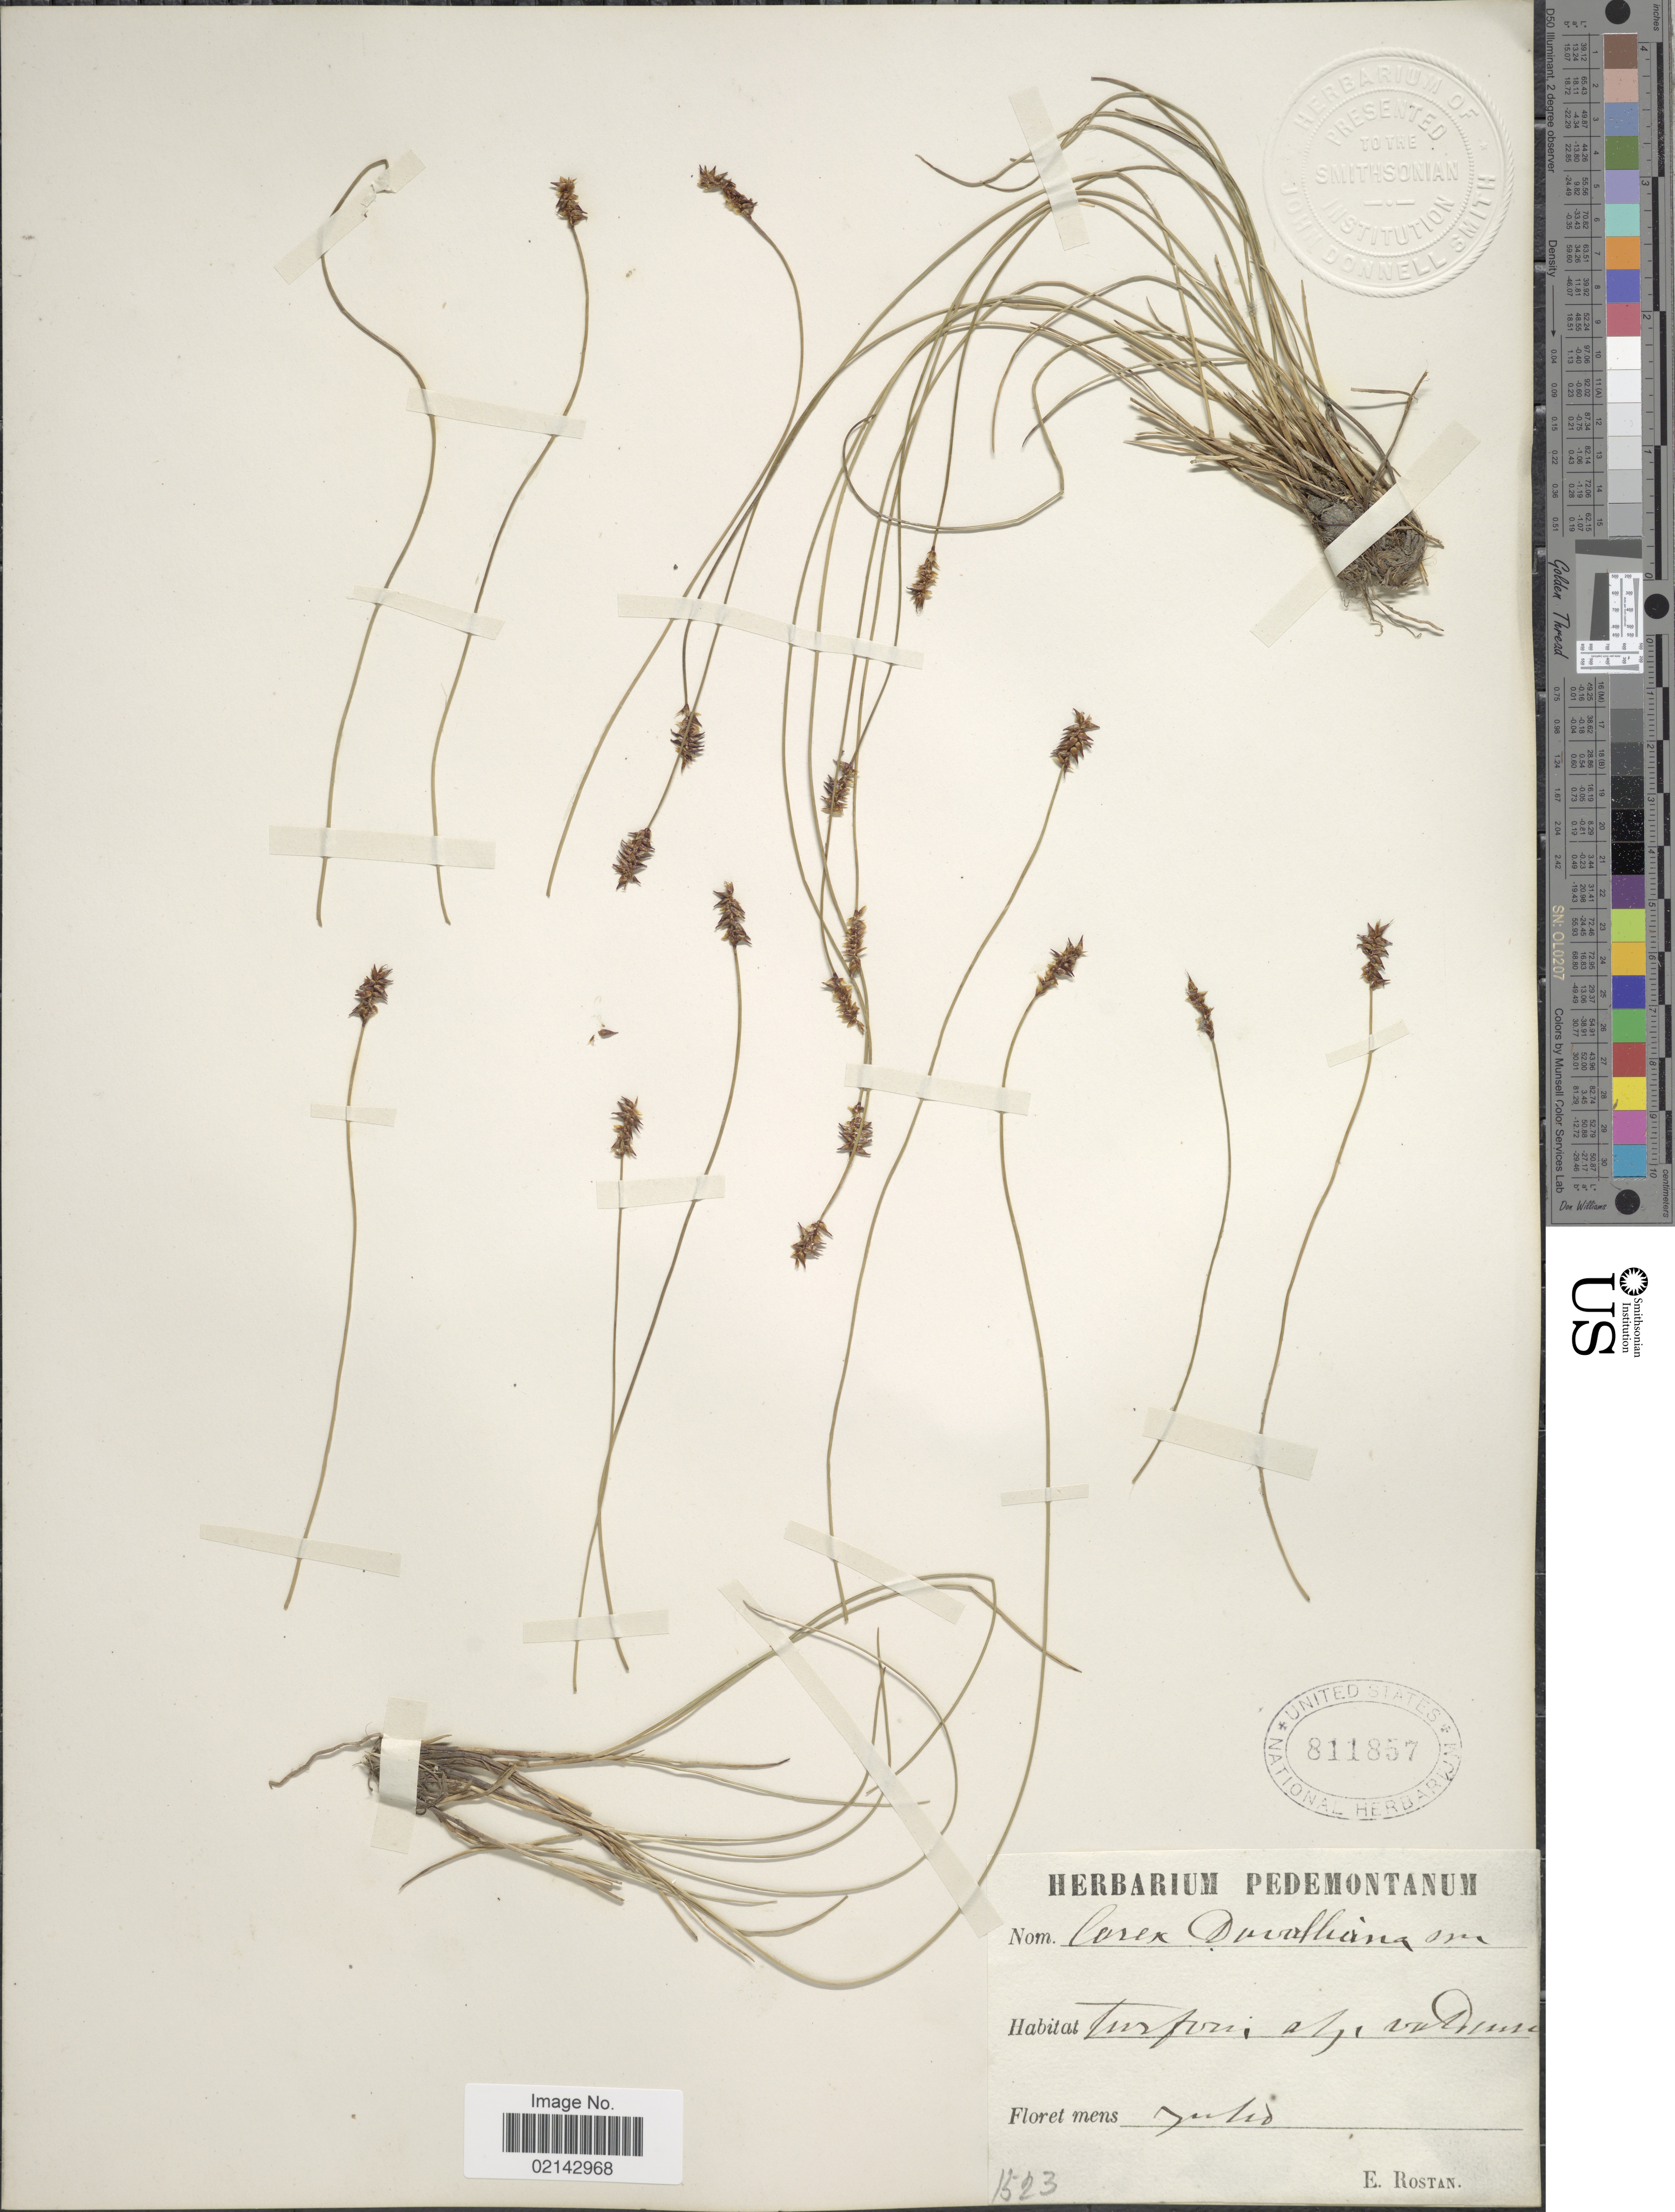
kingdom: Plantae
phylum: Tracheophyta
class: Liliopsida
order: Poales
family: Cyperaceae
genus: Carex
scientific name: Carex davalliana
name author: Sm.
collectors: E. Rostan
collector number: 1523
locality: Turfoni, alp valeuse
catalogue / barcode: US 811857